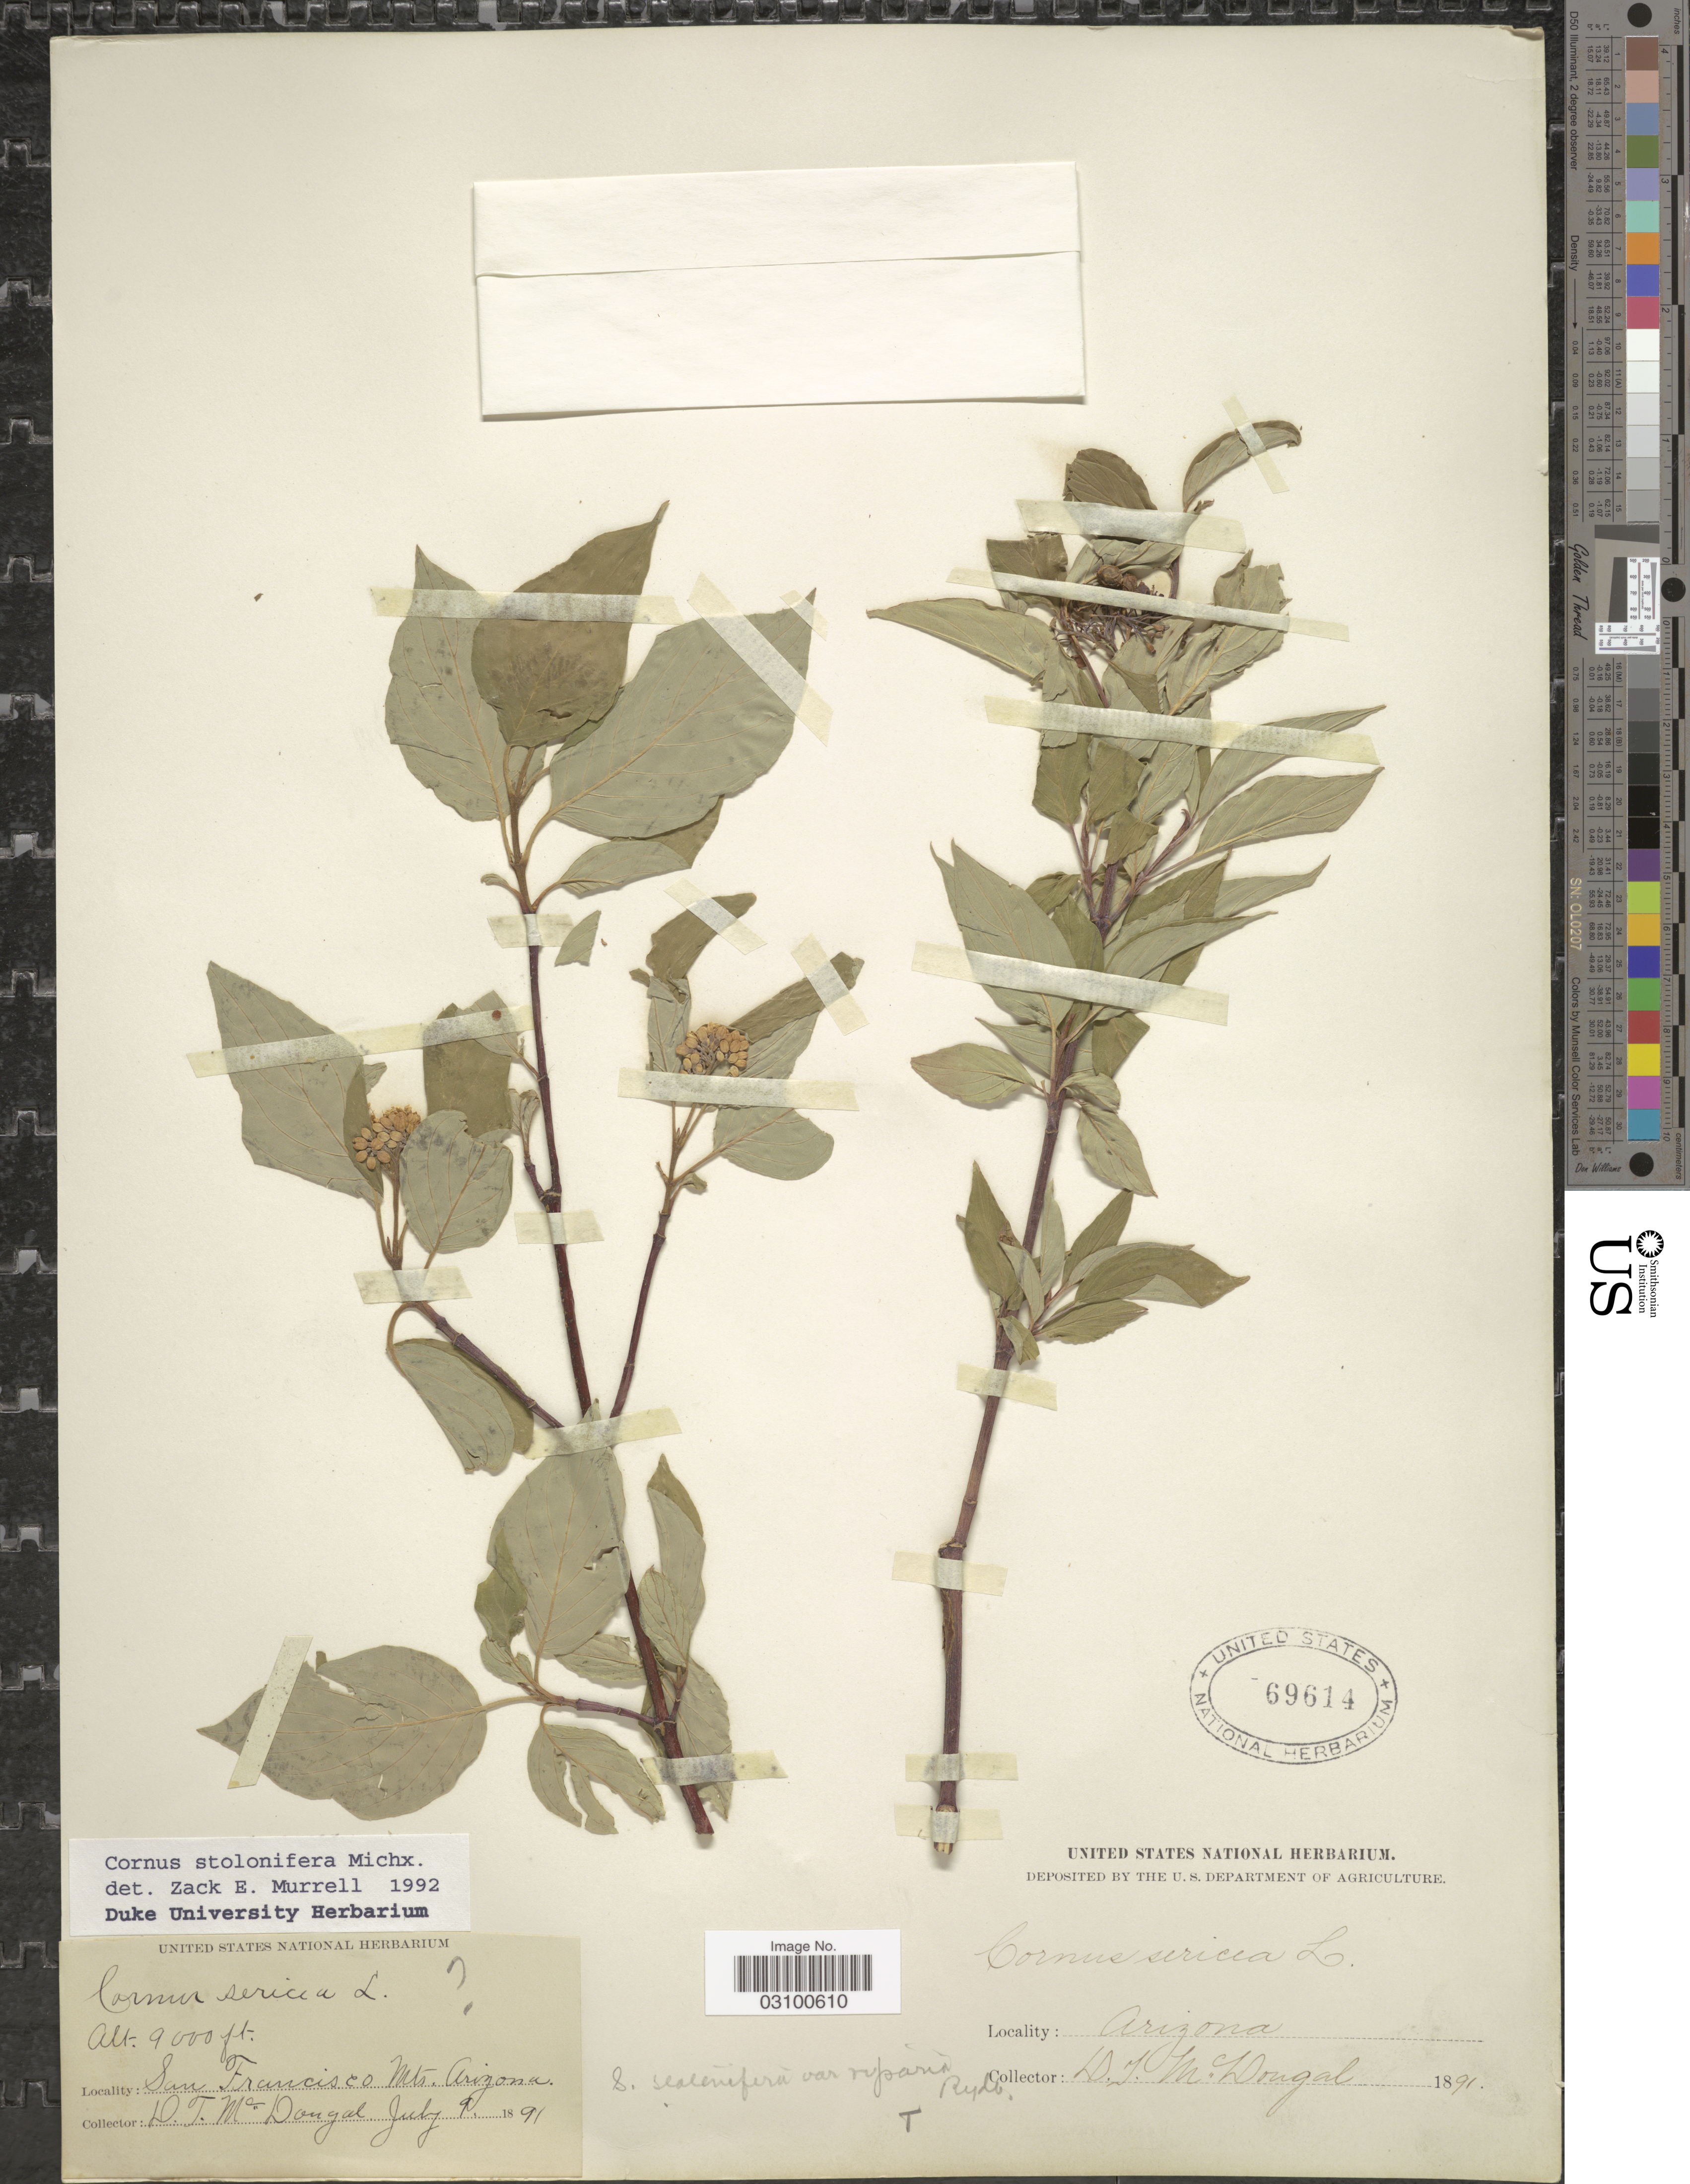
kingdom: Plantae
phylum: Tracheophyta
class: Magnoliopsida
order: Cornales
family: Cornaceae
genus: Cornus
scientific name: Cornus sericea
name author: L.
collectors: D. McDougal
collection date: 1891-07-09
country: United States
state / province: Arizona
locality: San Francisco Mts.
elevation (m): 2743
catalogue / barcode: US 69614